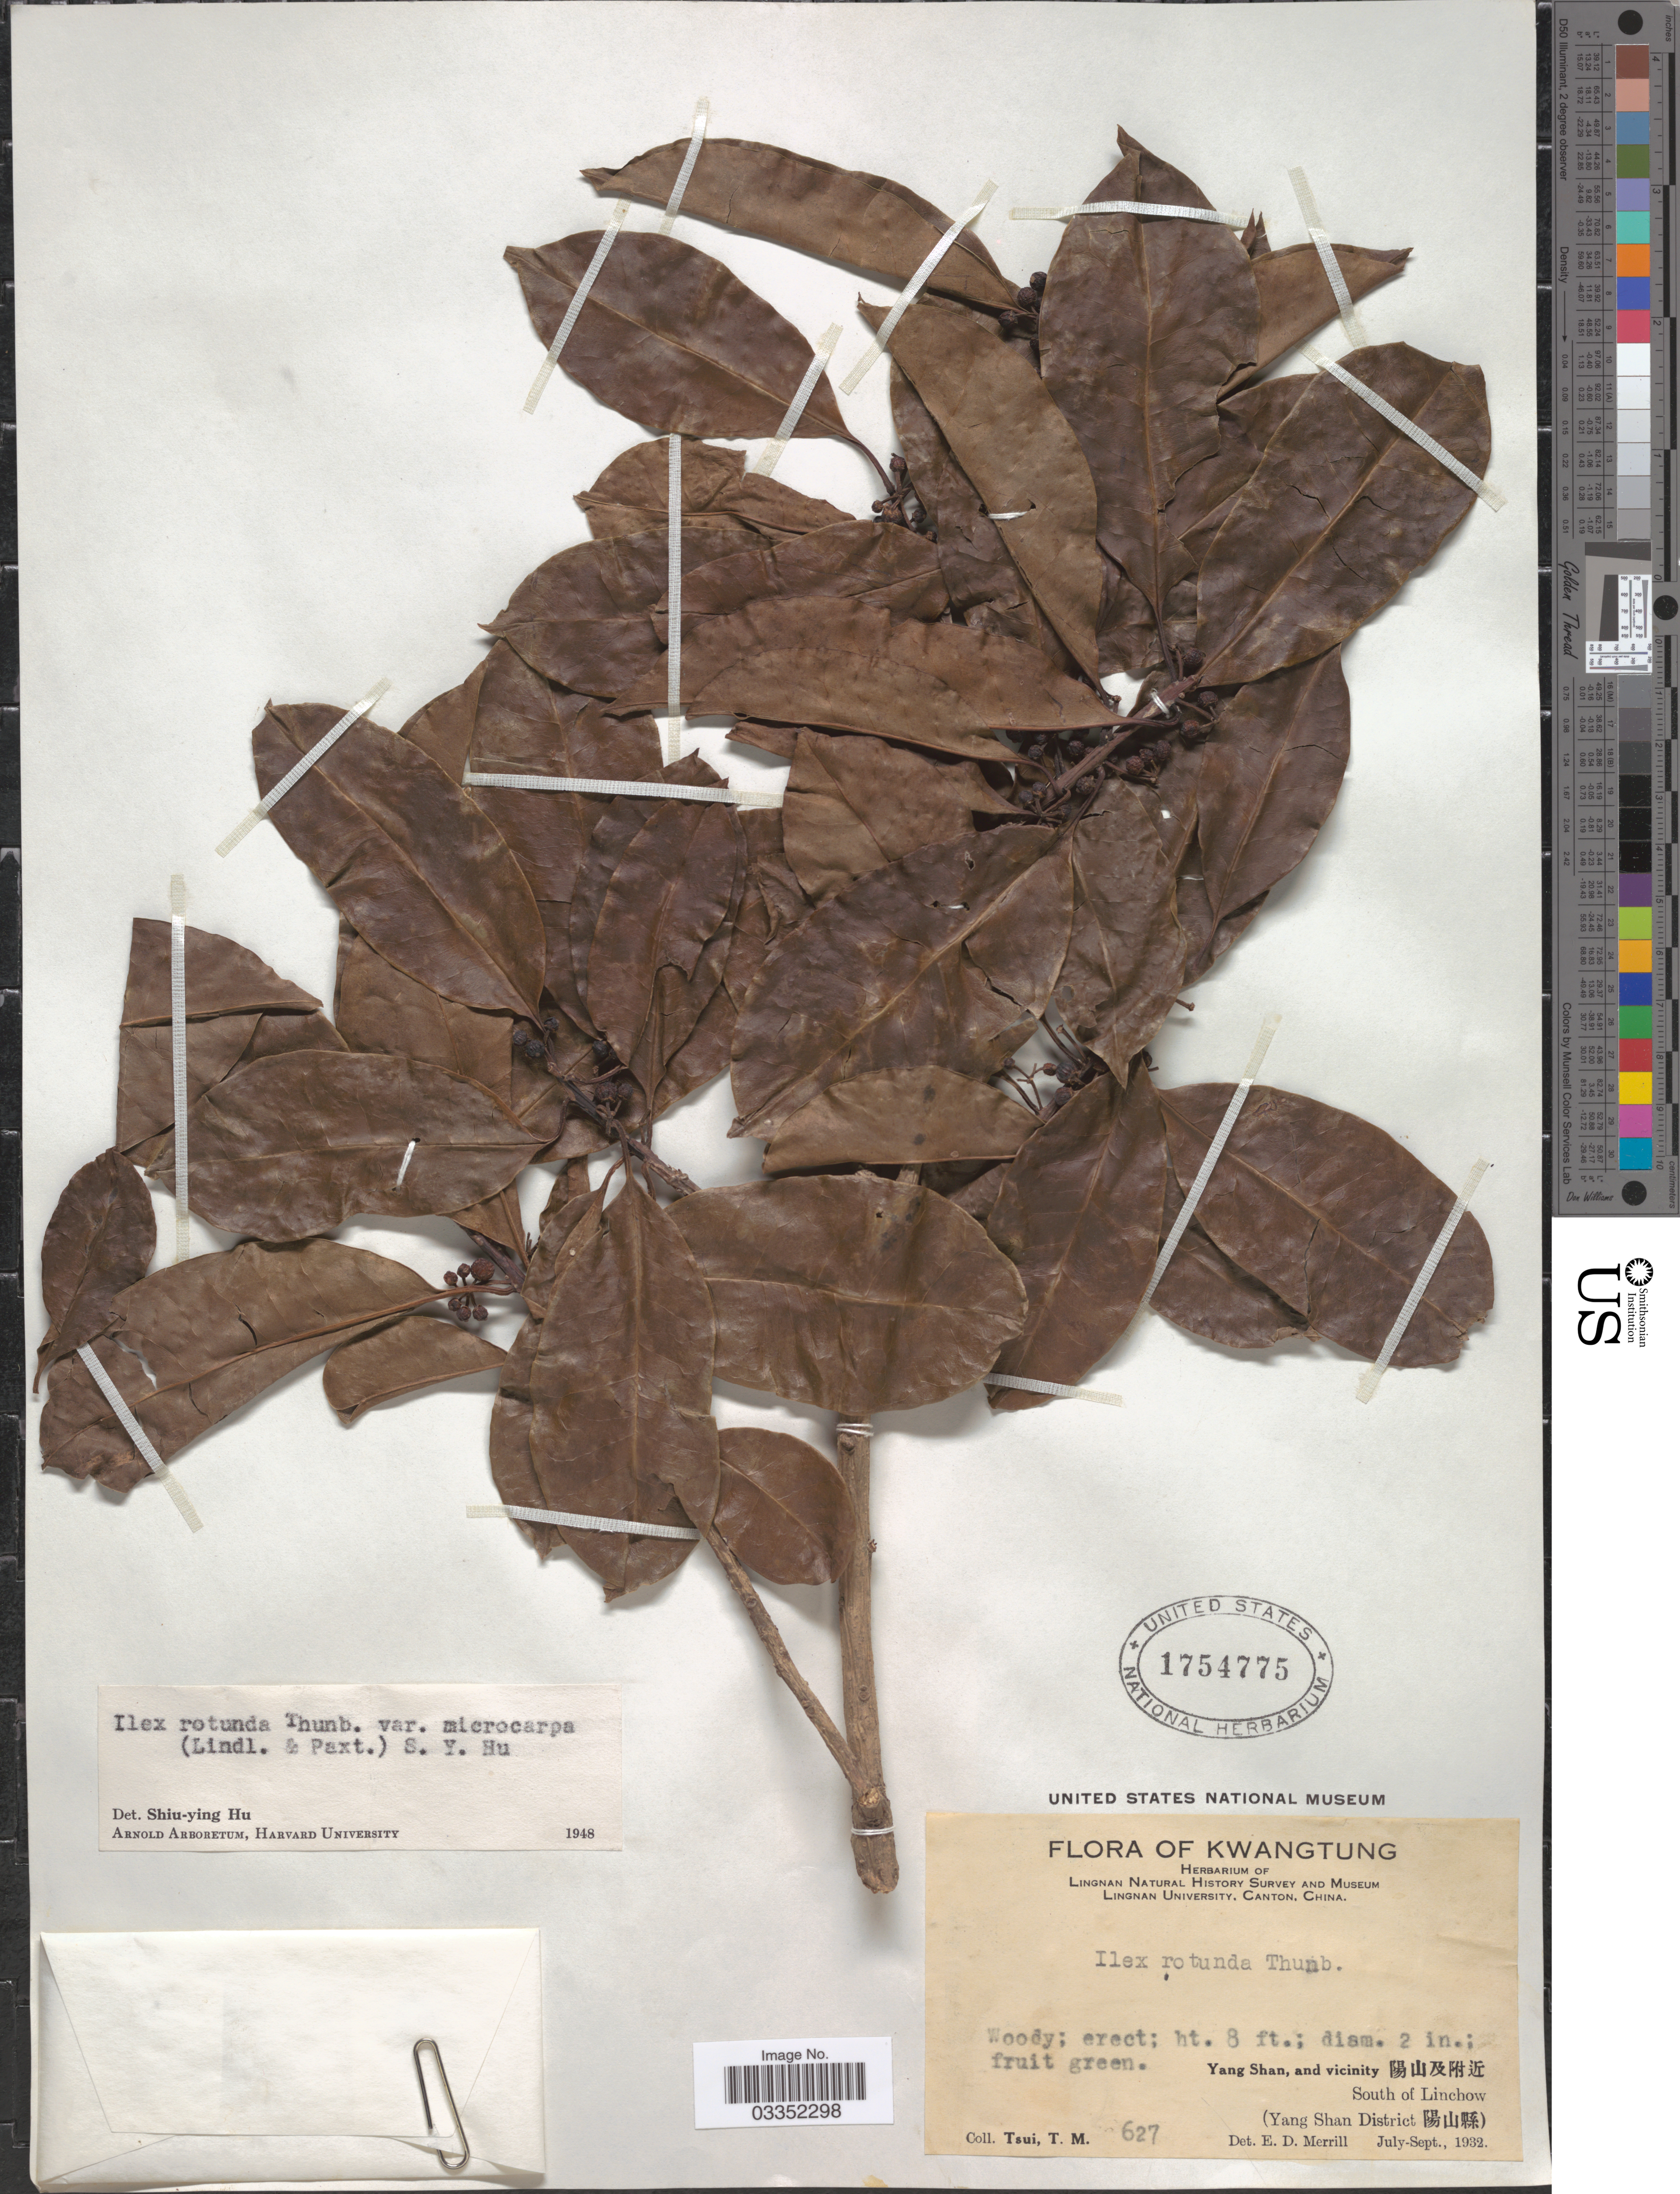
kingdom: Plantae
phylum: Tracheophyta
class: Magnoliopsida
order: Aquifoliales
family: Aquifoliaceae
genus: Ilex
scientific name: Ilex rotunda var. microcarpa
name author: (Lindl. ex Paxton) S.Y. Hu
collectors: T. Tsui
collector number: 627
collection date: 1932-07/1932-09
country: China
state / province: Guangdong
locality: Kwangtung, Yang Shan, and vicinity X, South of Linchow (Yang Shan District X).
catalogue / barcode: US 1754775